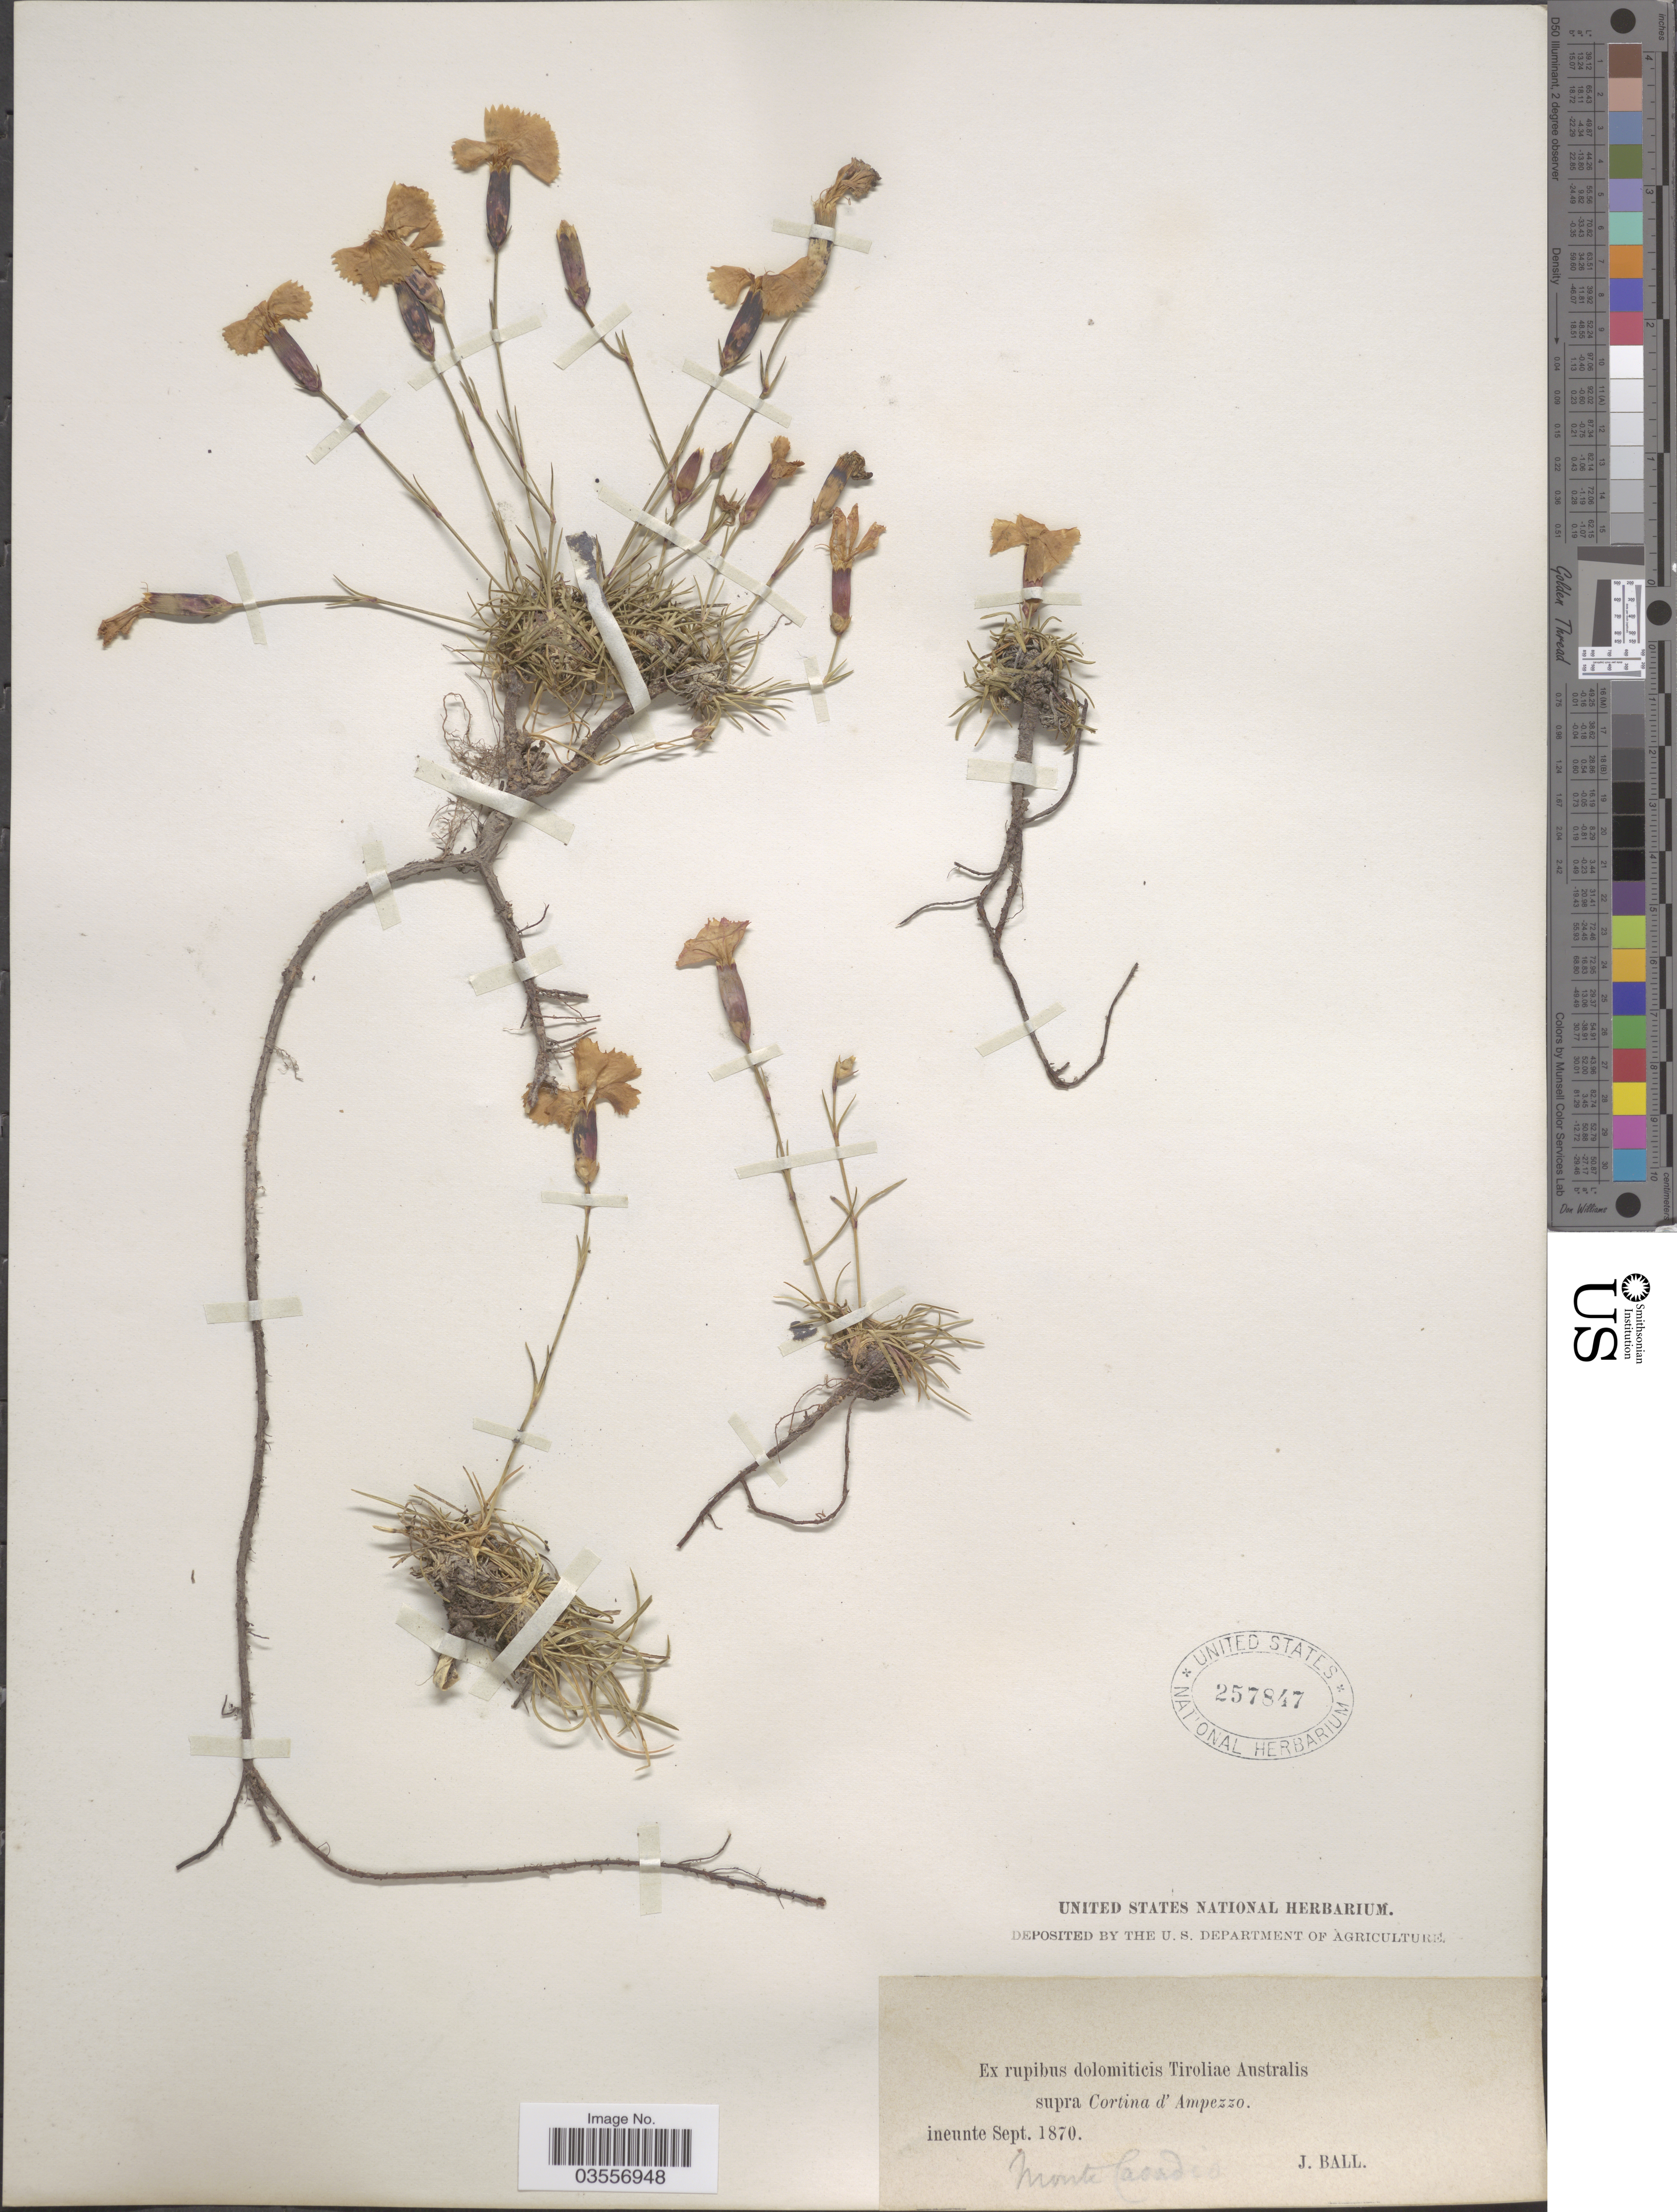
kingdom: Plantae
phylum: Tracheophyta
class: Magnoliopsida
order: Caryophyllales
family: Caryophyllaceae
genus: Dianthus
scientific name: Dianthus sp.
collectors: J. Ball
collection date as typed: ineunte Sept. 1870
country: Italy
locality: Ex rupibus dolomiticis Tiroliae Australis supra Cortina d'Ampezzo. Monte Casadio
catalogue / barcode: US 257847